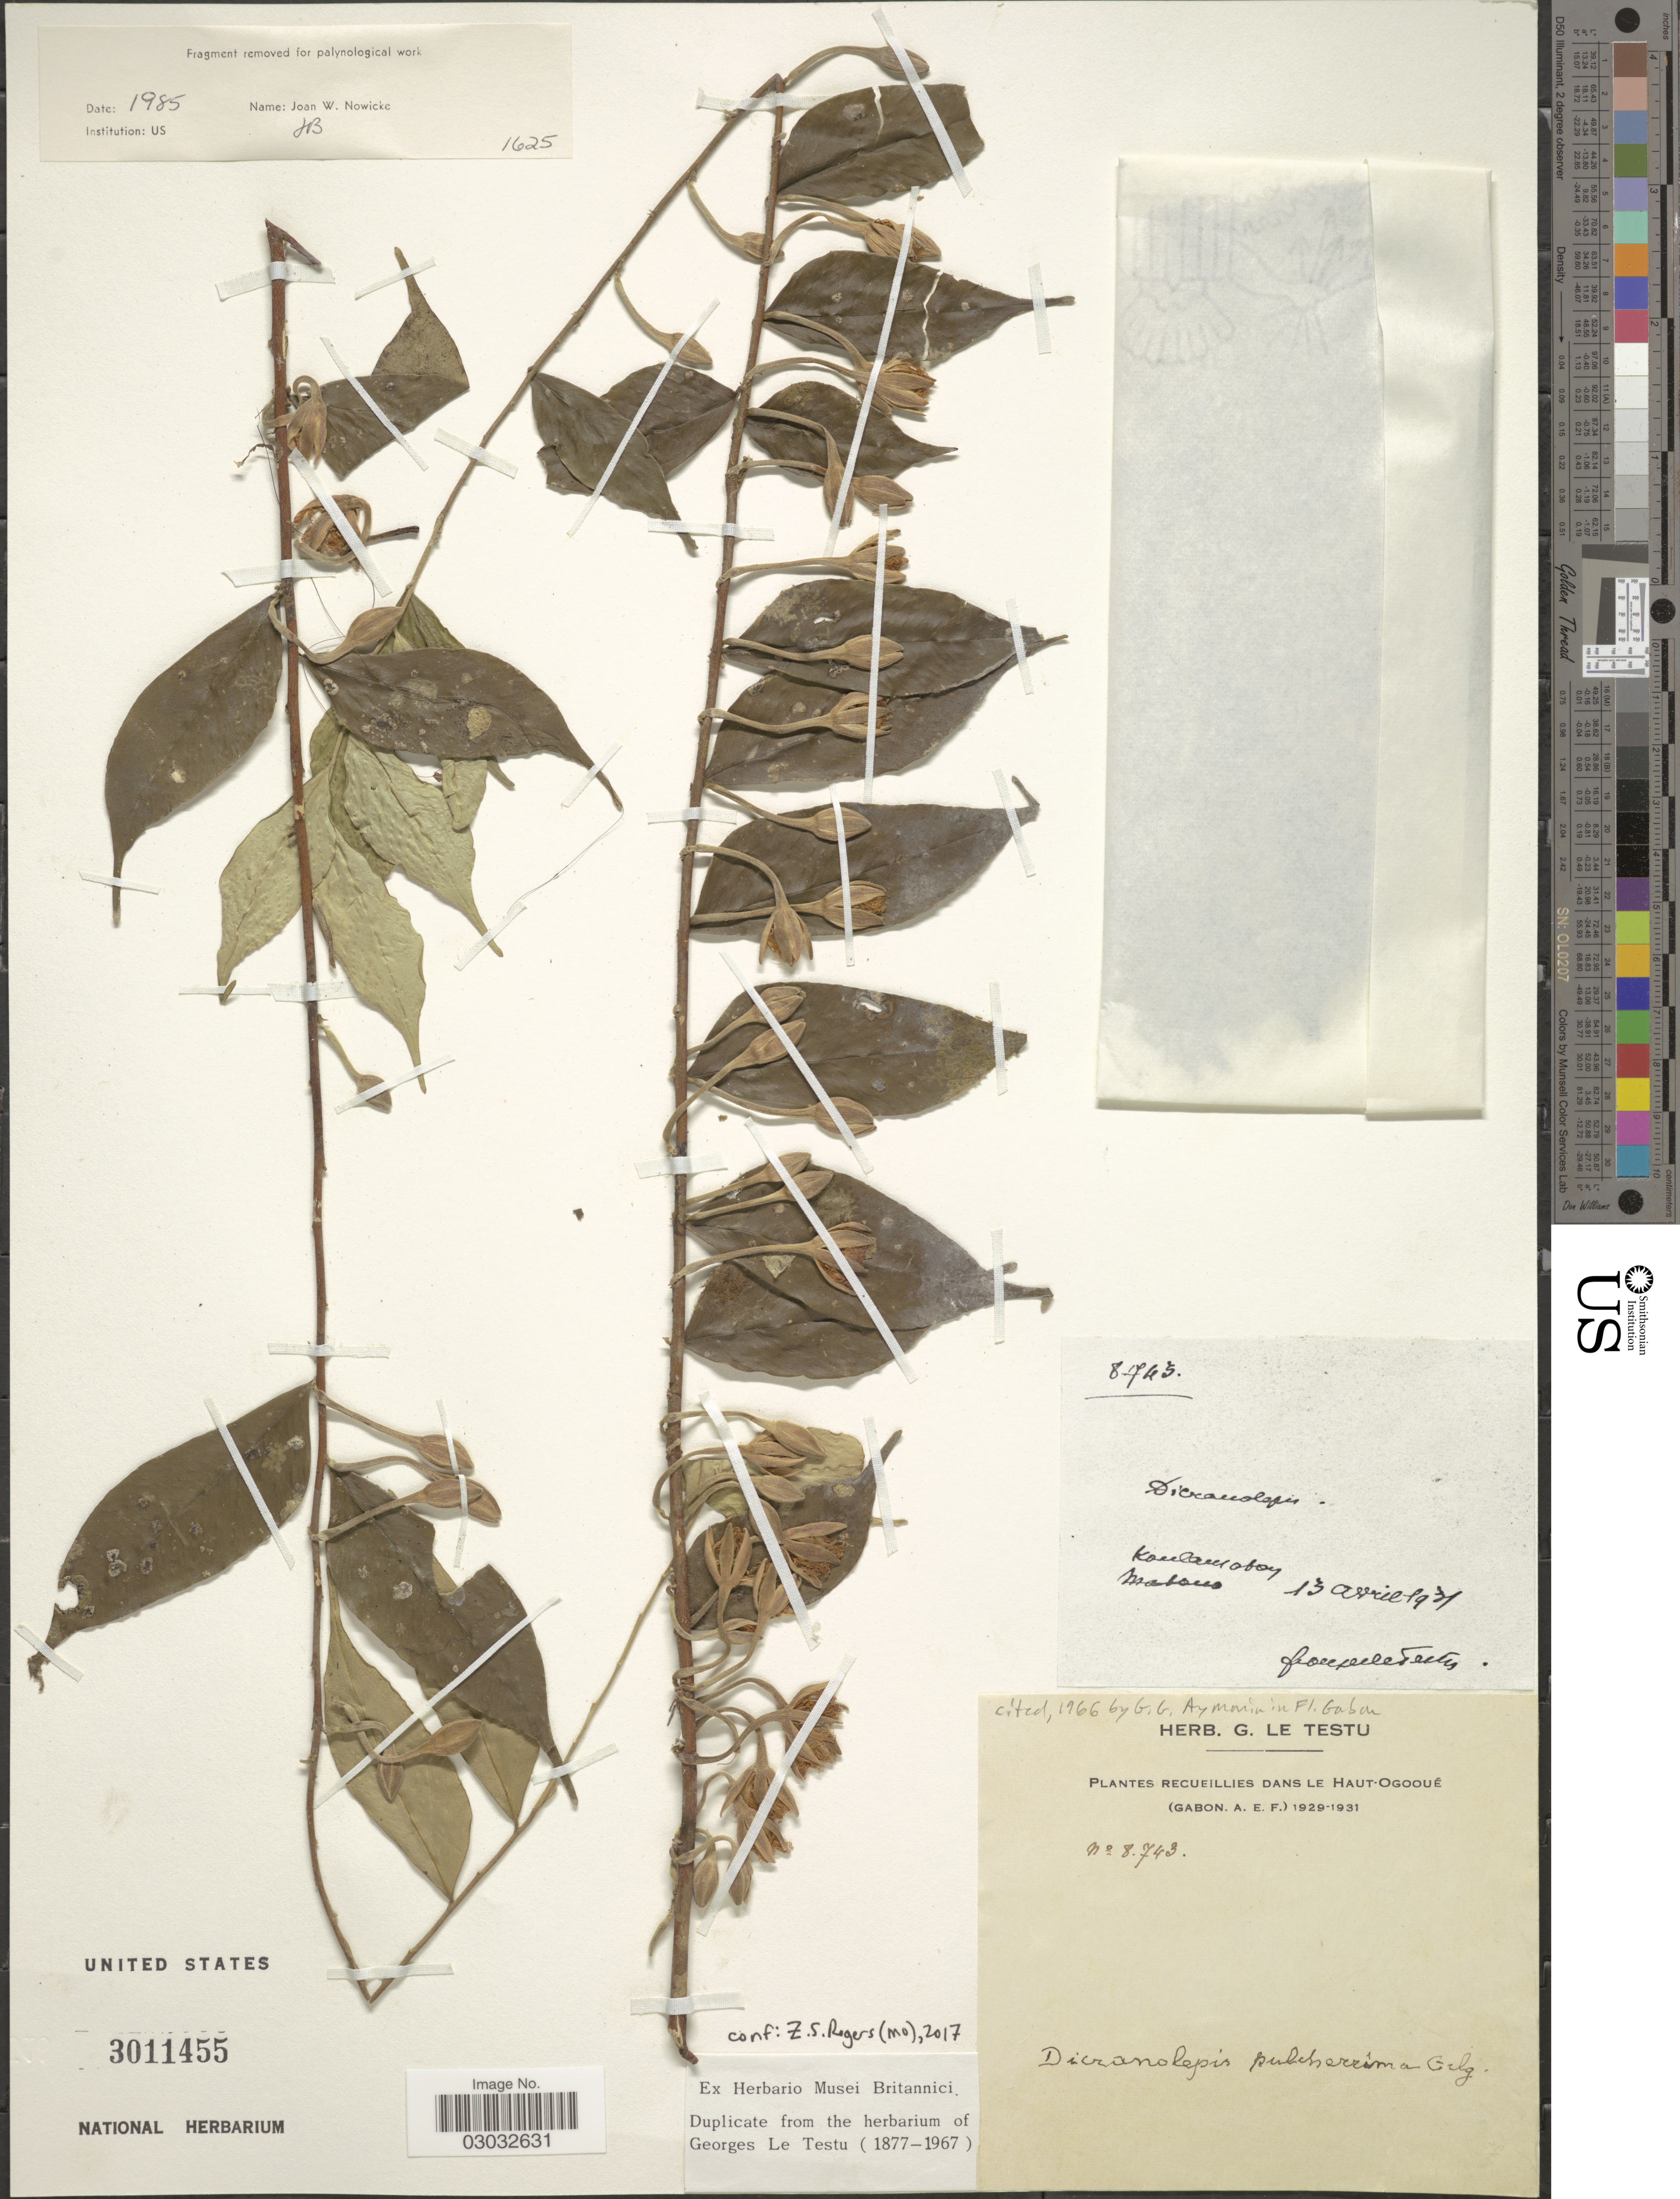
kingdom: Plantae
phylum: Tracheophyta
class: Magnoliopsida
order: Malvales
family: Thymelaeaceae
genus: Dicranolepis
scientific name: Dicranolepis pulcherrima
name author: Gilg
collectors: G. Le Testu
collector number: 8743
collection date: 1931-04-13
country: Gabon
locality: Dans le Haut-Ogooué (Gabon. A.E.F.). Kaulamobay [interpreted] Matano [interpreted].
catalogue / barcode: US 3011455